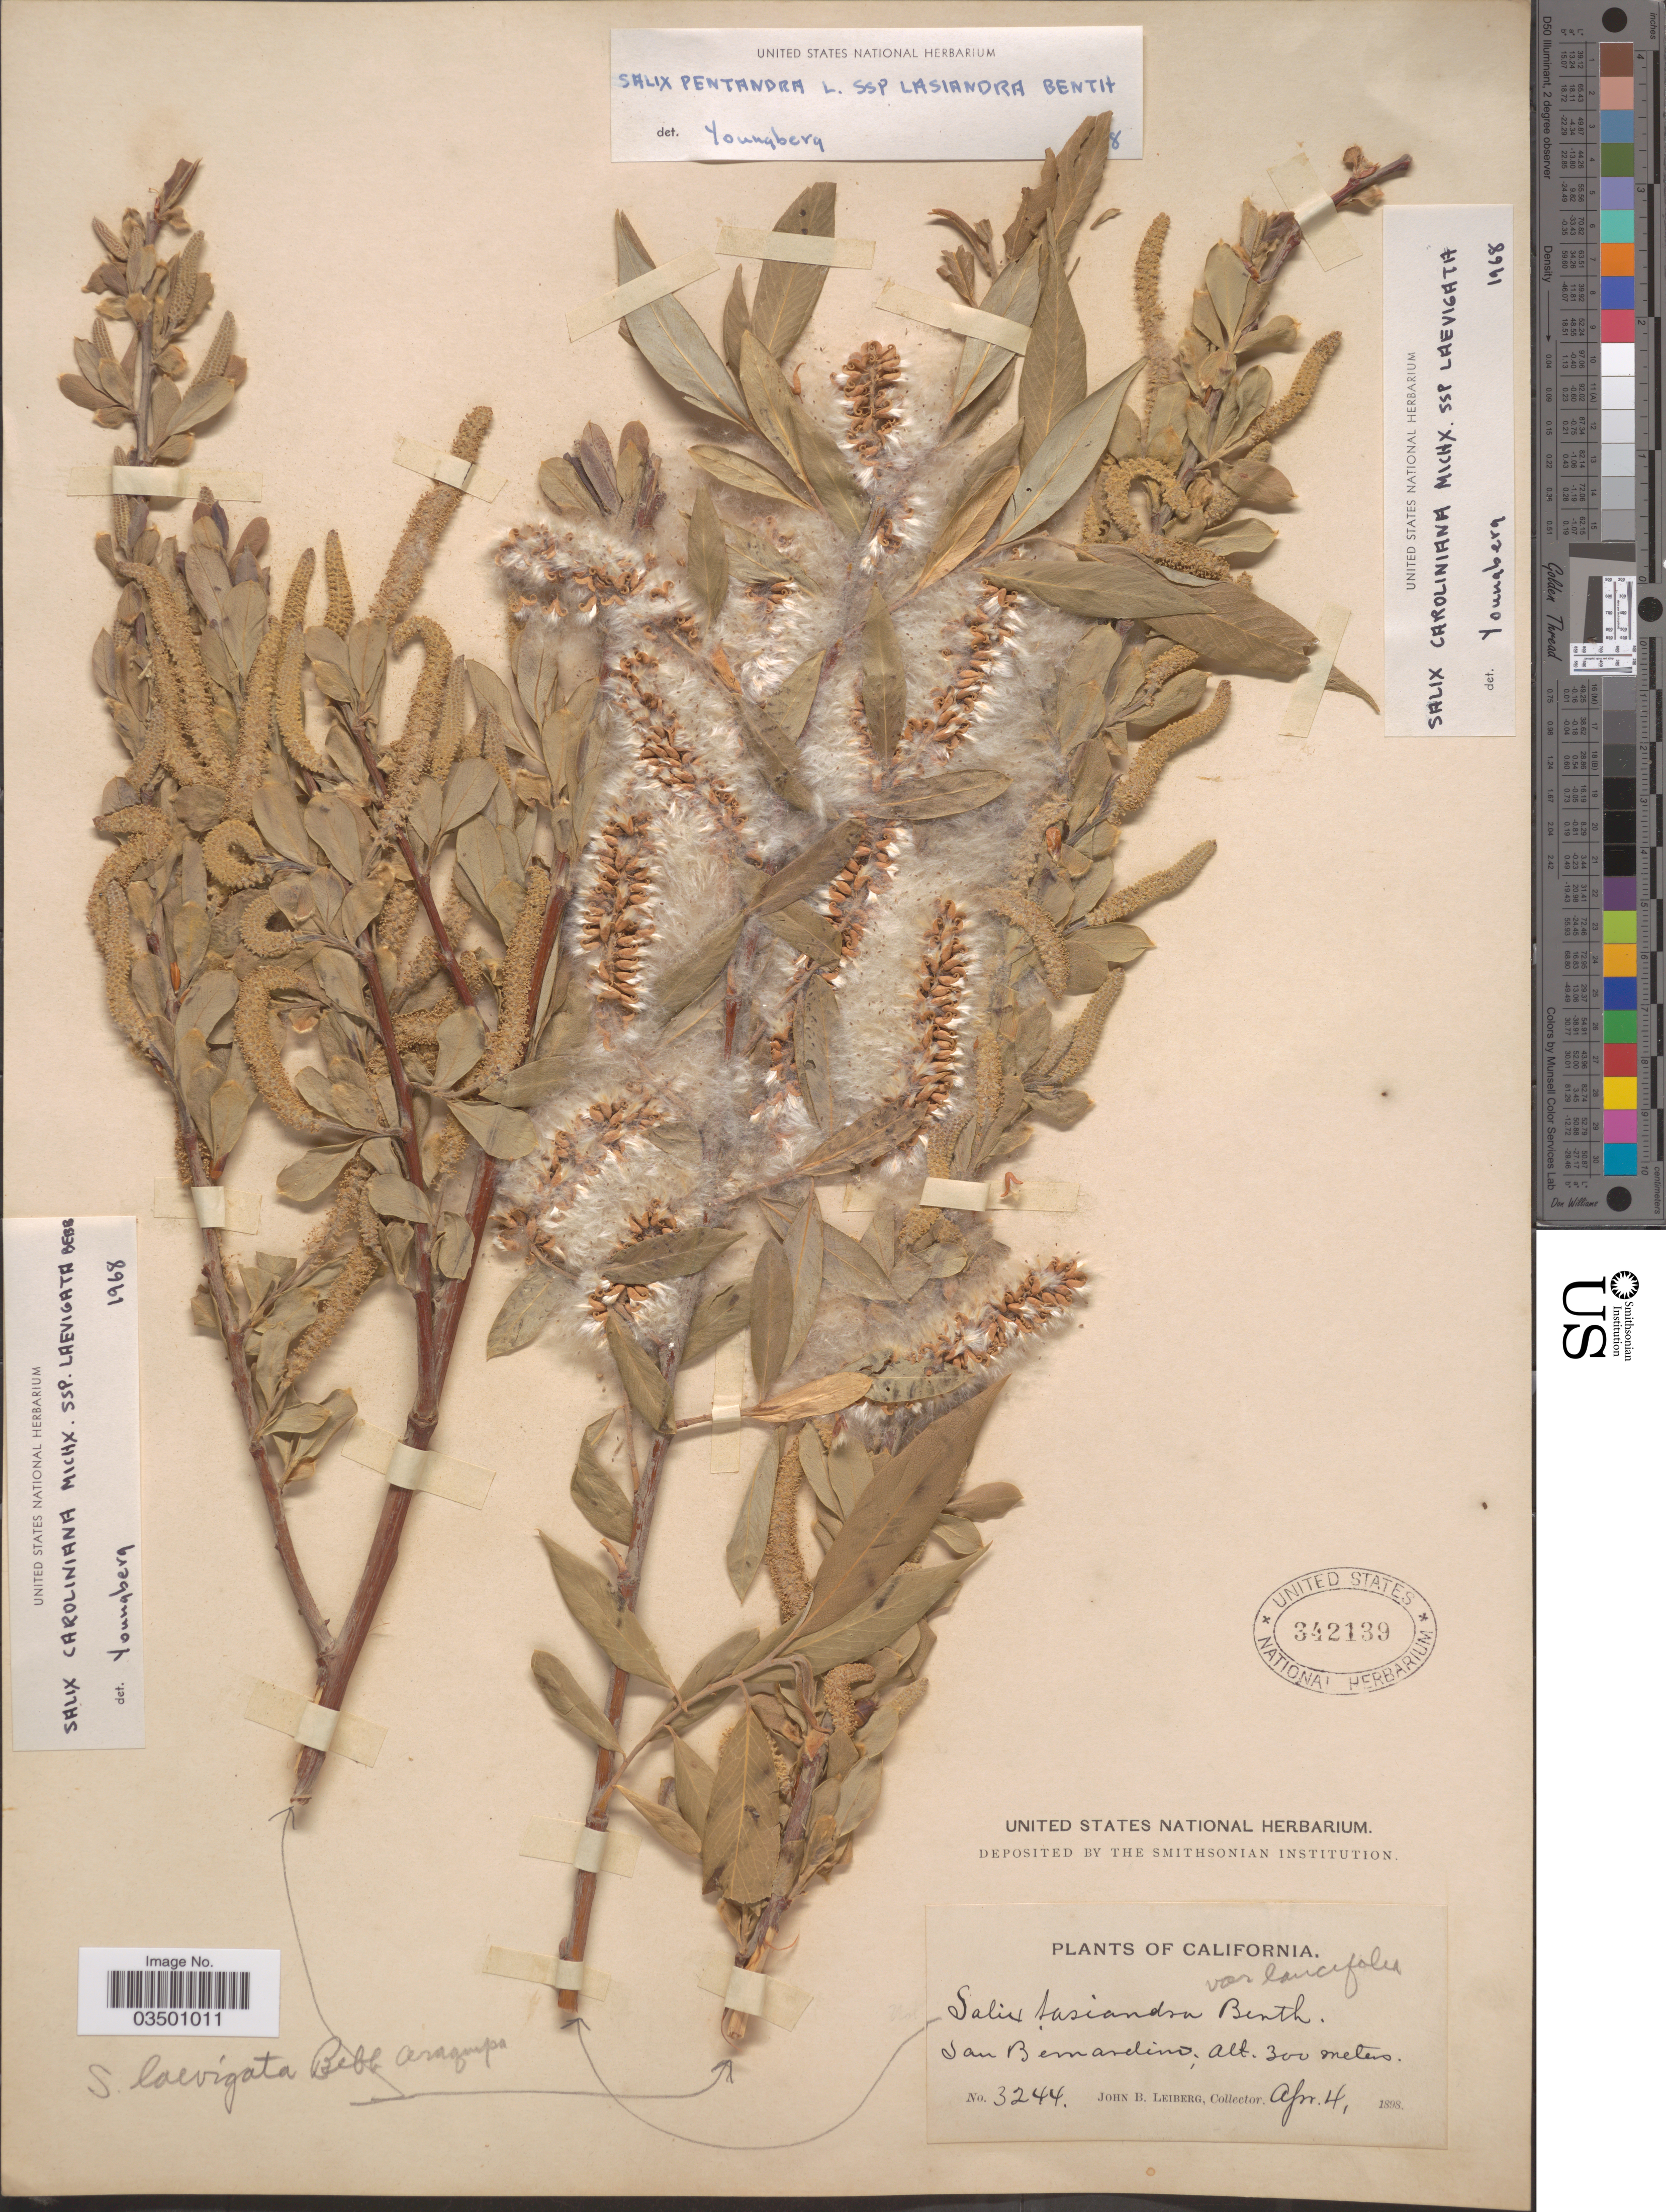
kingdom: Plantae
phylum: Tracheophyta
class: Magnoliopsida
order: Malpighiales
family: Salicaceae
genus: Salix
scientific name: Salix lasiandra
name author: Benth.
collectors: J. B. Leiberg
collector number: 3244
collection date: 1898-04-04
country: United States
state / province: California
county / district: San Bernardino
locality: San Bernardino.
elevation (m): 300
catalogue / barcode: US 342139